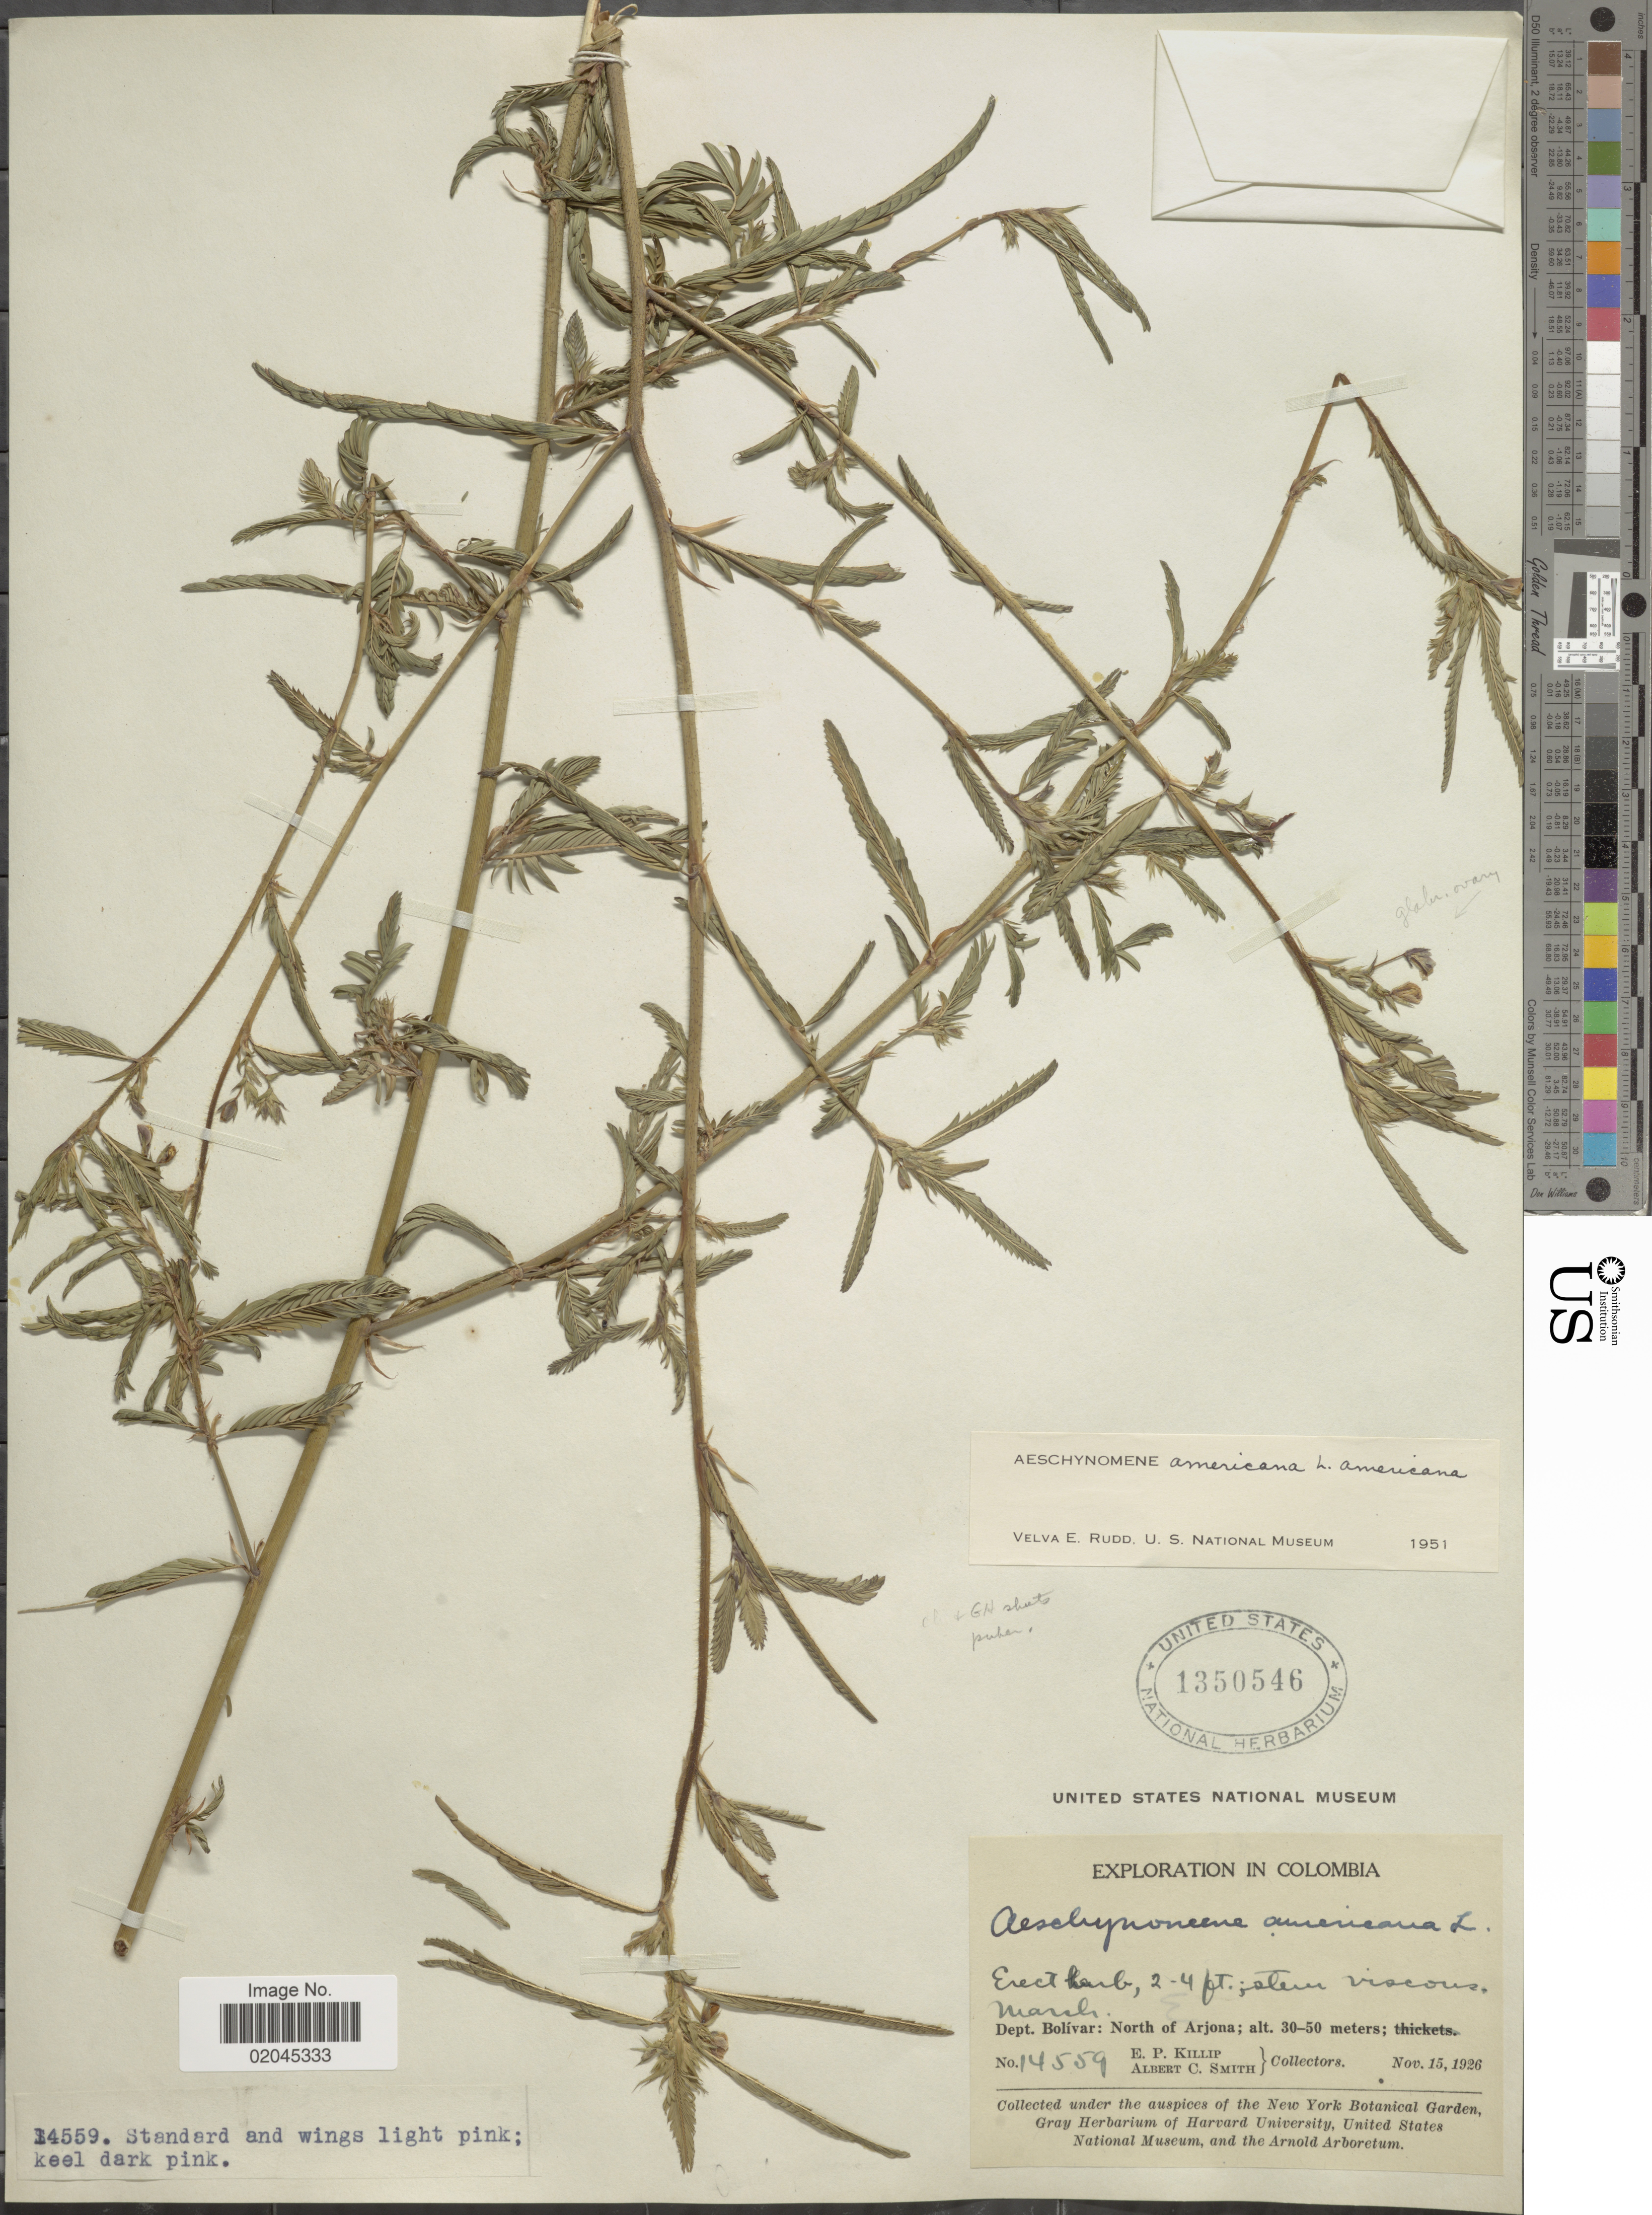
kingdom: Plantae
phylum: Tracheophyta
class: Magnoliopsida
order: Fabales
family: Fabaceae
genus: Aeschynomene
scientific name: Aeschynomene americana var. americana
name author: L.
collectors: E. P. Killip & A. C. Smith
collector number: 14559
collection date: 1926-11-15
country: Colombia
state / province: Bolívar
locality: Dept. Bolivar: North of Arjona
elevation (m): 30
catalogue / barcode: US 1350546